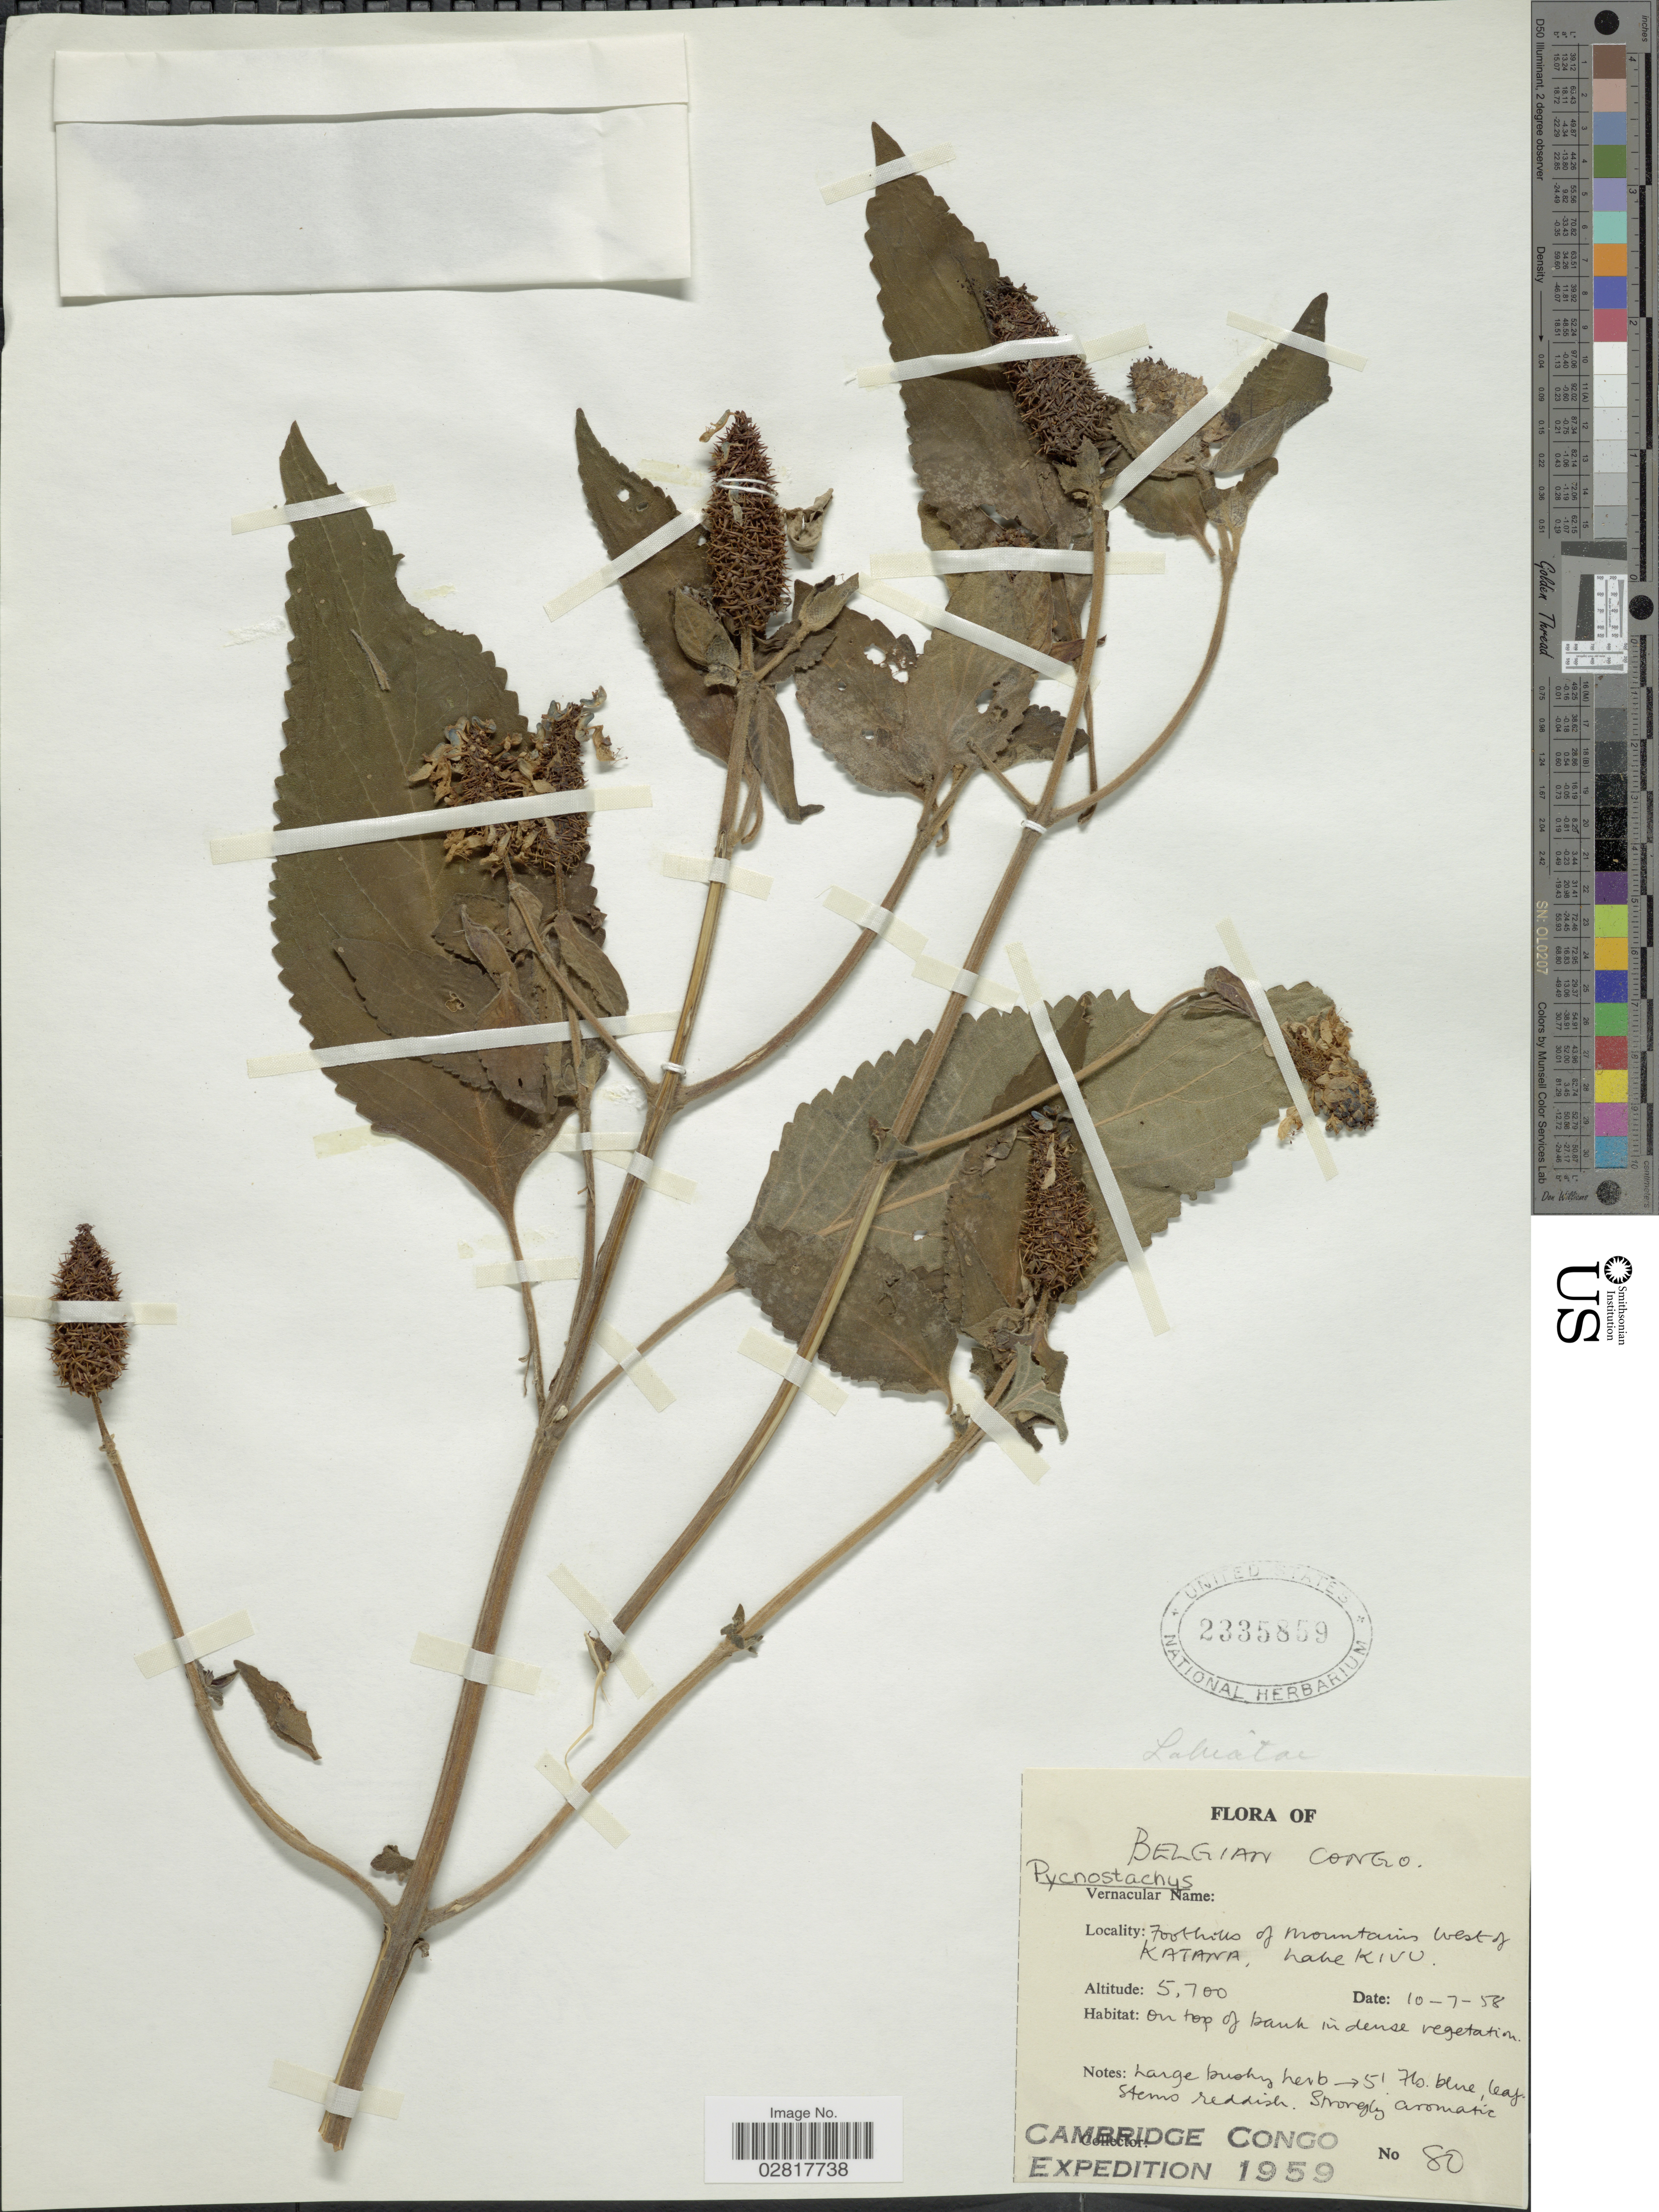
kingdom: Plantae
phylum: Tracheophyta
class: Magnoliopsida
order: Lamiales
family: Lamiaceae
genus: Pycnostachys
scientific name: Pycnostachys sp.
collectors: Cambridge Congo Expedition 1959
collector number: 80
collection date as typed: Transcribed d/m/y: 10/7/58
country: Congo, Democratic Republic of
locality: Belgian Congo. Foothills of mountains west of Katana, Lake Kivu.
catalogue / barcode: US 2335859